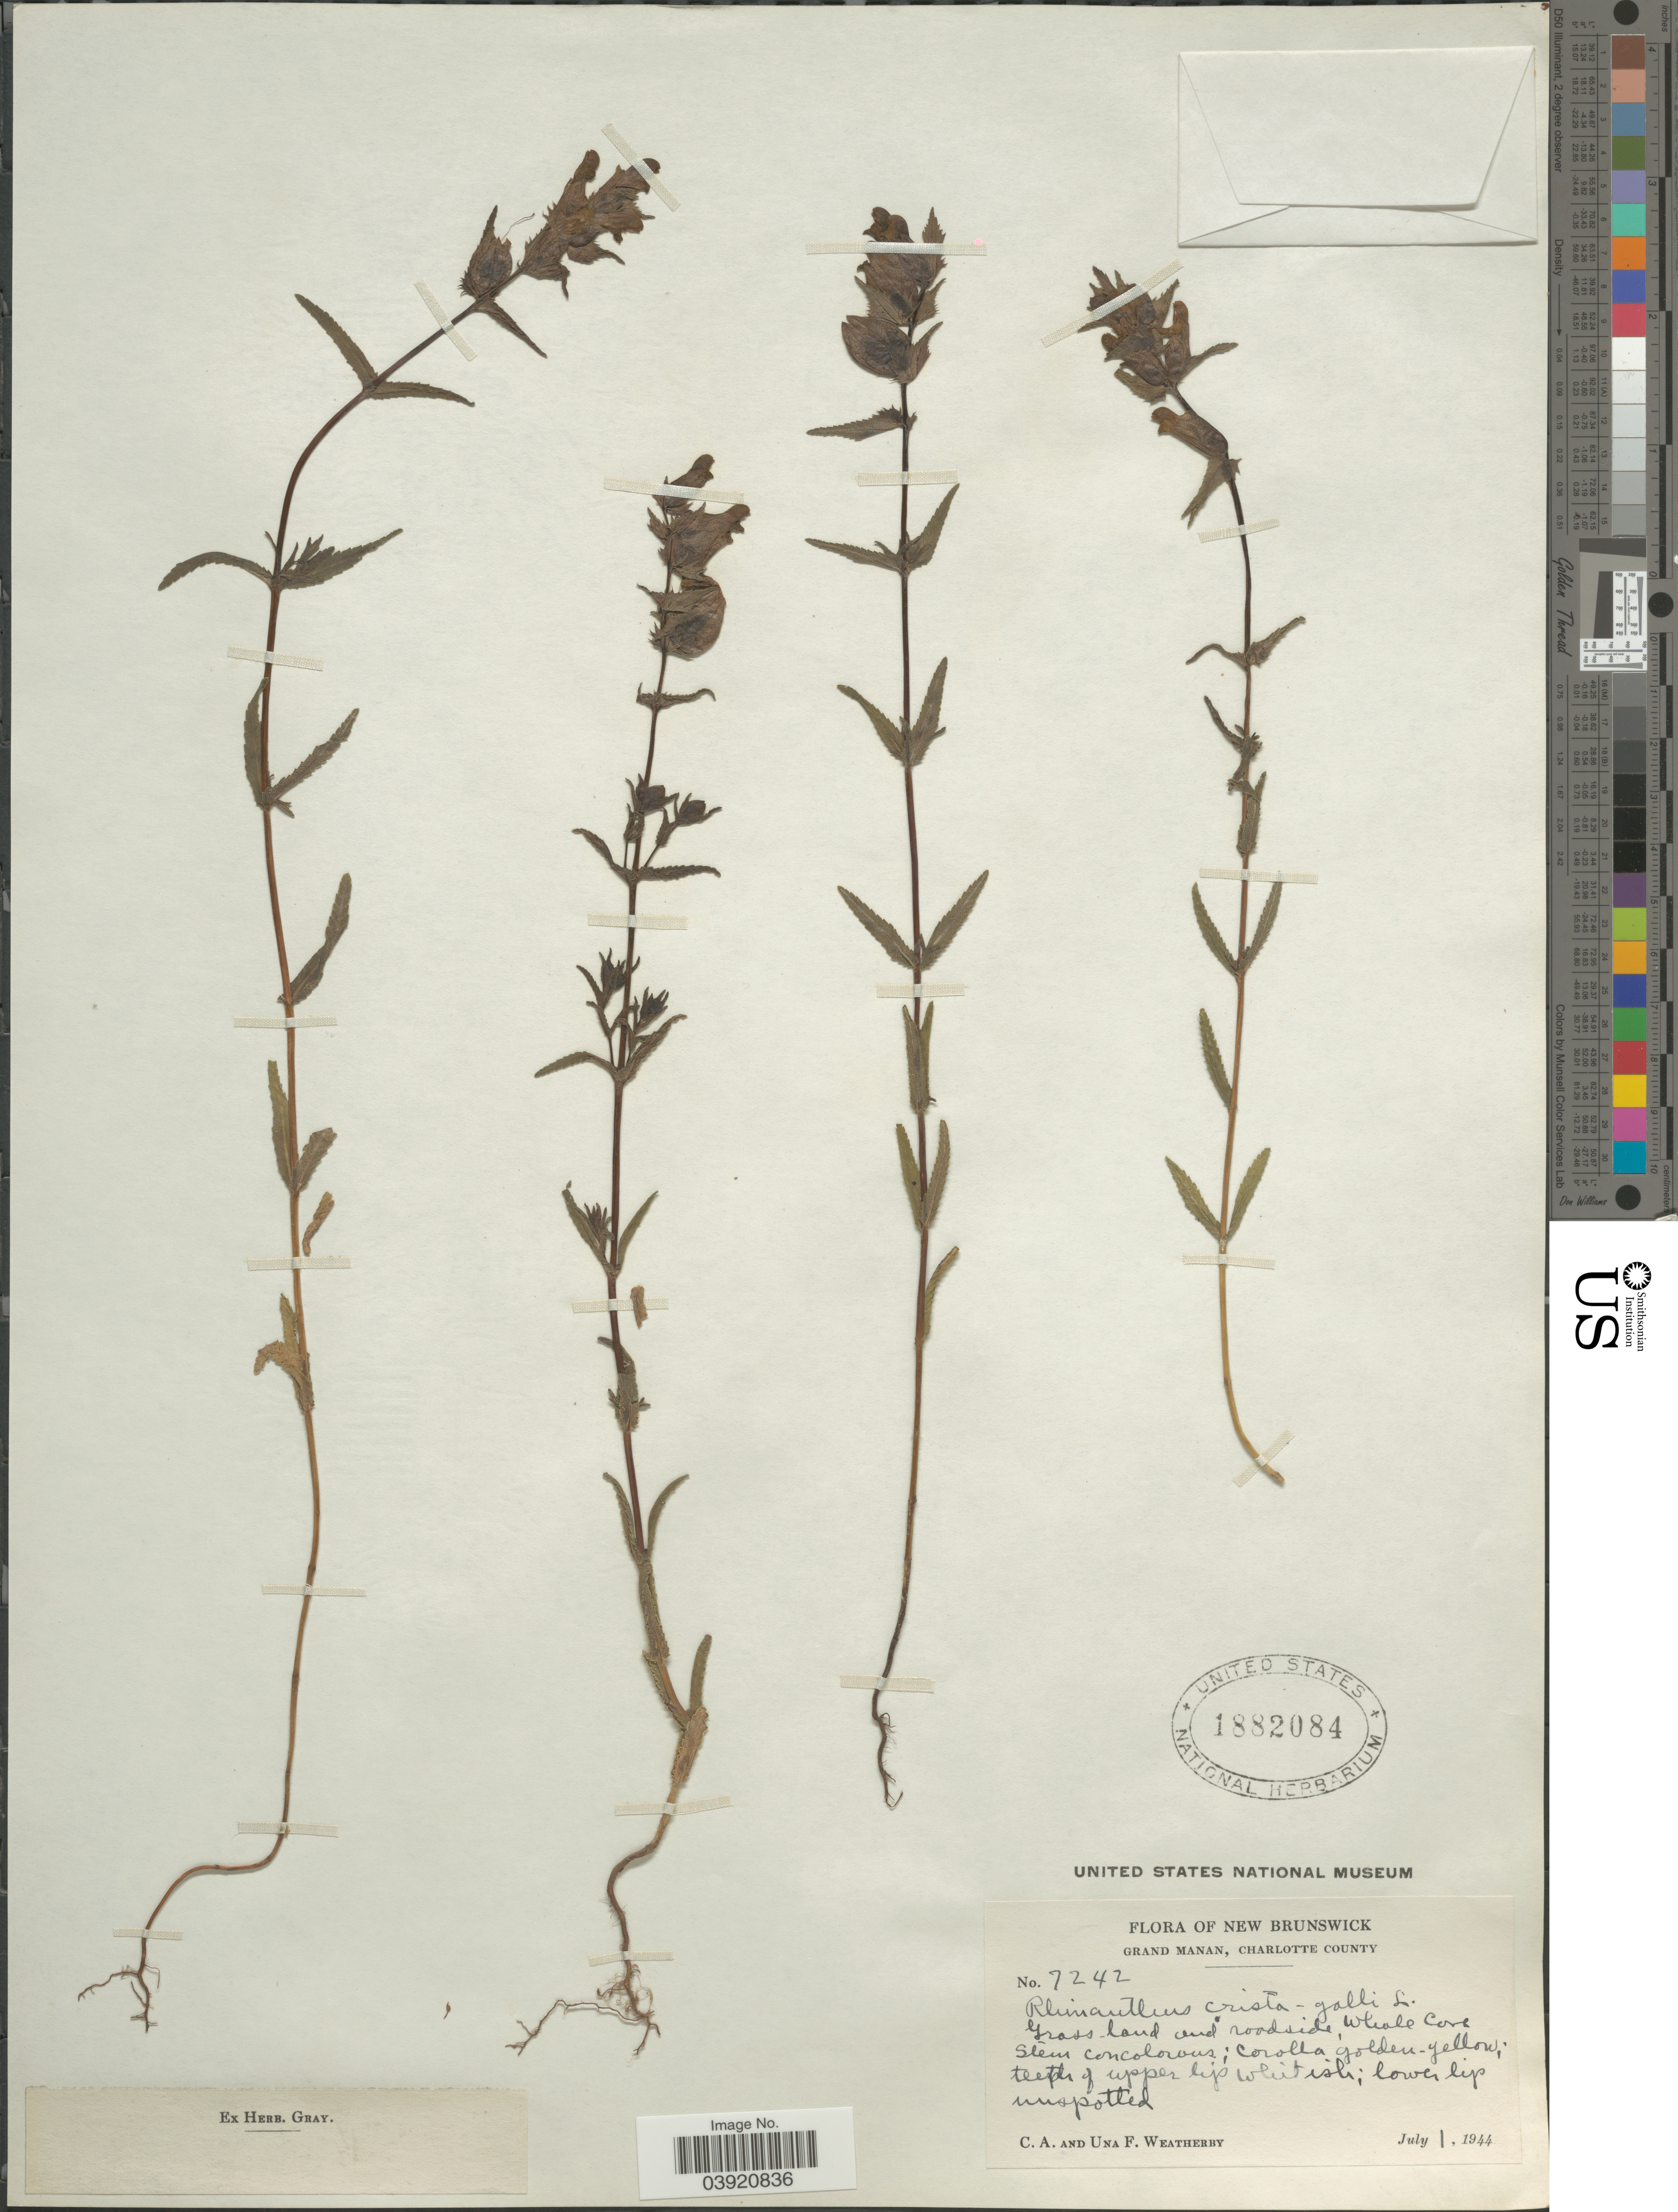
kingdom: Plantae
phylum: Tracheophyta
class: Magnoliopsida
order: Lamiales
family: Orobanchaceae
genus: Rhinanthus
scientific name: Rhinanthus crista-galli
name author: L.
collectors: C. A. Weatherby & U. Weatherby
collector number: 7242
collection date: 1944-07-01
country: Canada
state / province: New Brunswick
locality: Grand Manan, Charlotte County. Grassland and roadside. Whale Cove.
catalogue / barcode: US 1882084